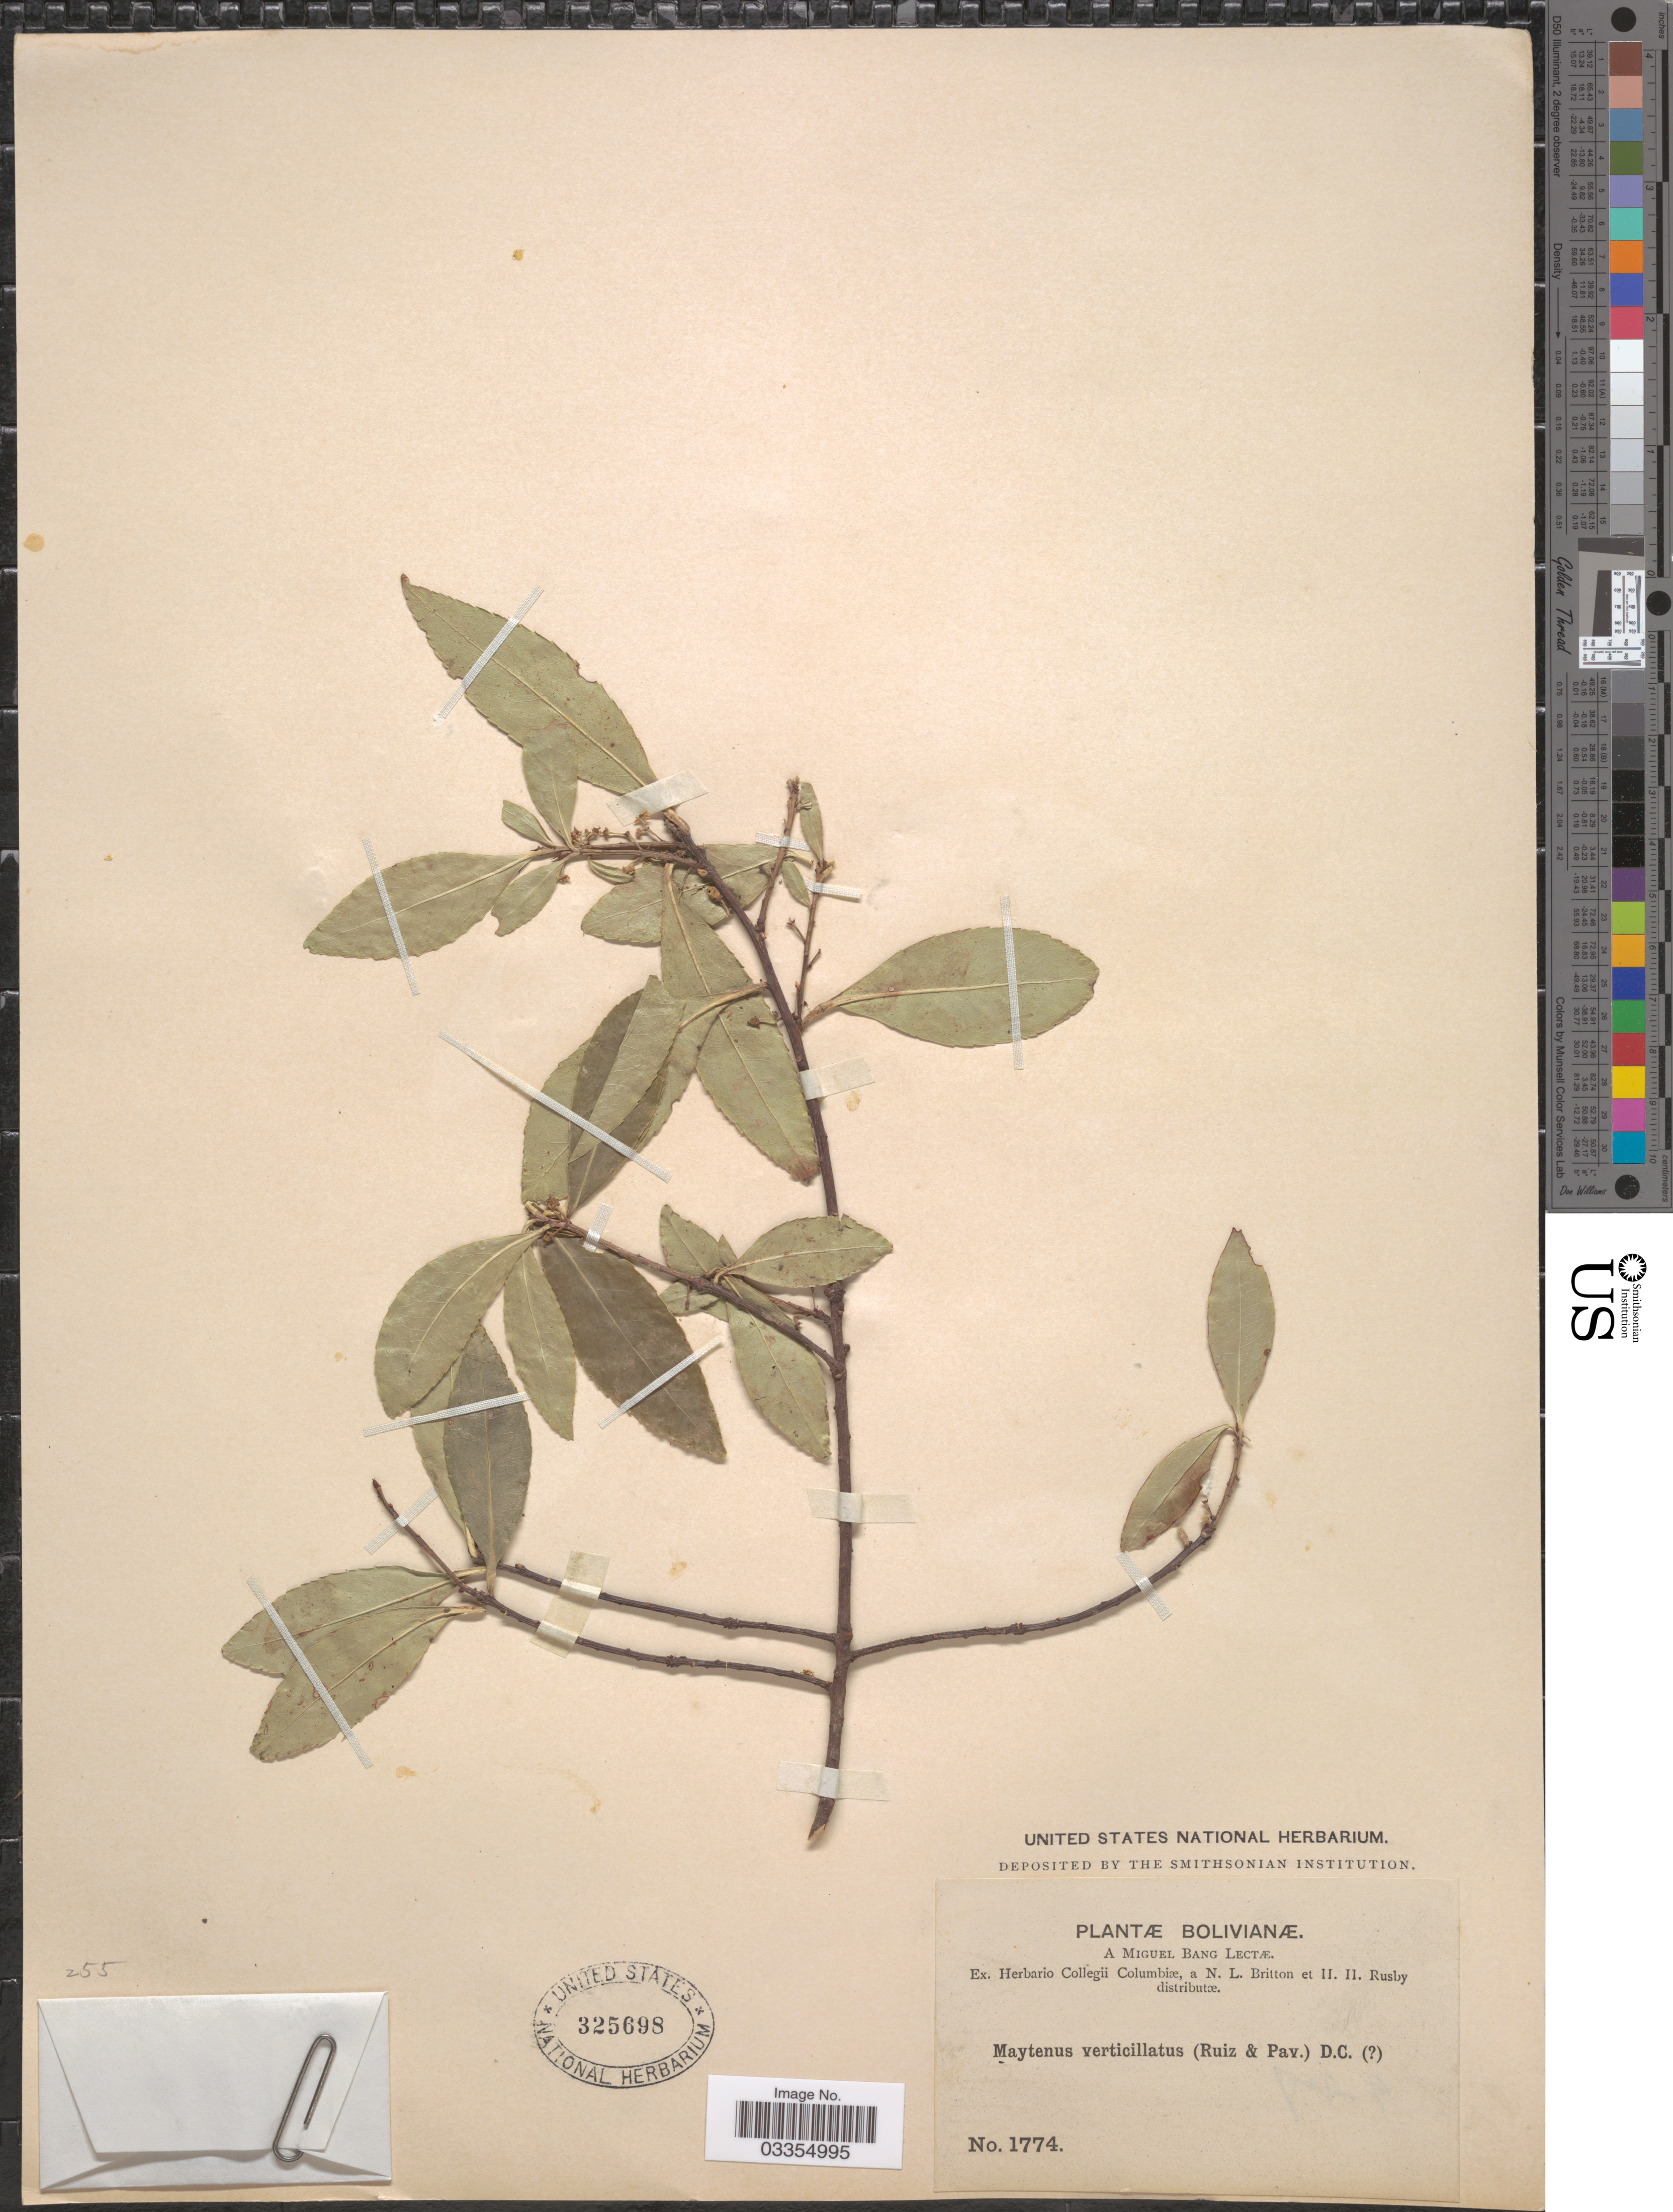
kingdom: Plantae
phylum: Tracheophyta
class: Magnoliopsida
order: Celastrales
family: Celastraceae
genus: Maytenus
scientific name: Maytenus verticillata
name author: (Ruiz & Pav.) DC.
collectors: M. Bang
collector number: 1774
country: Bolivia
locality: Bolivianæ.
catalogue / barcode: US 325698